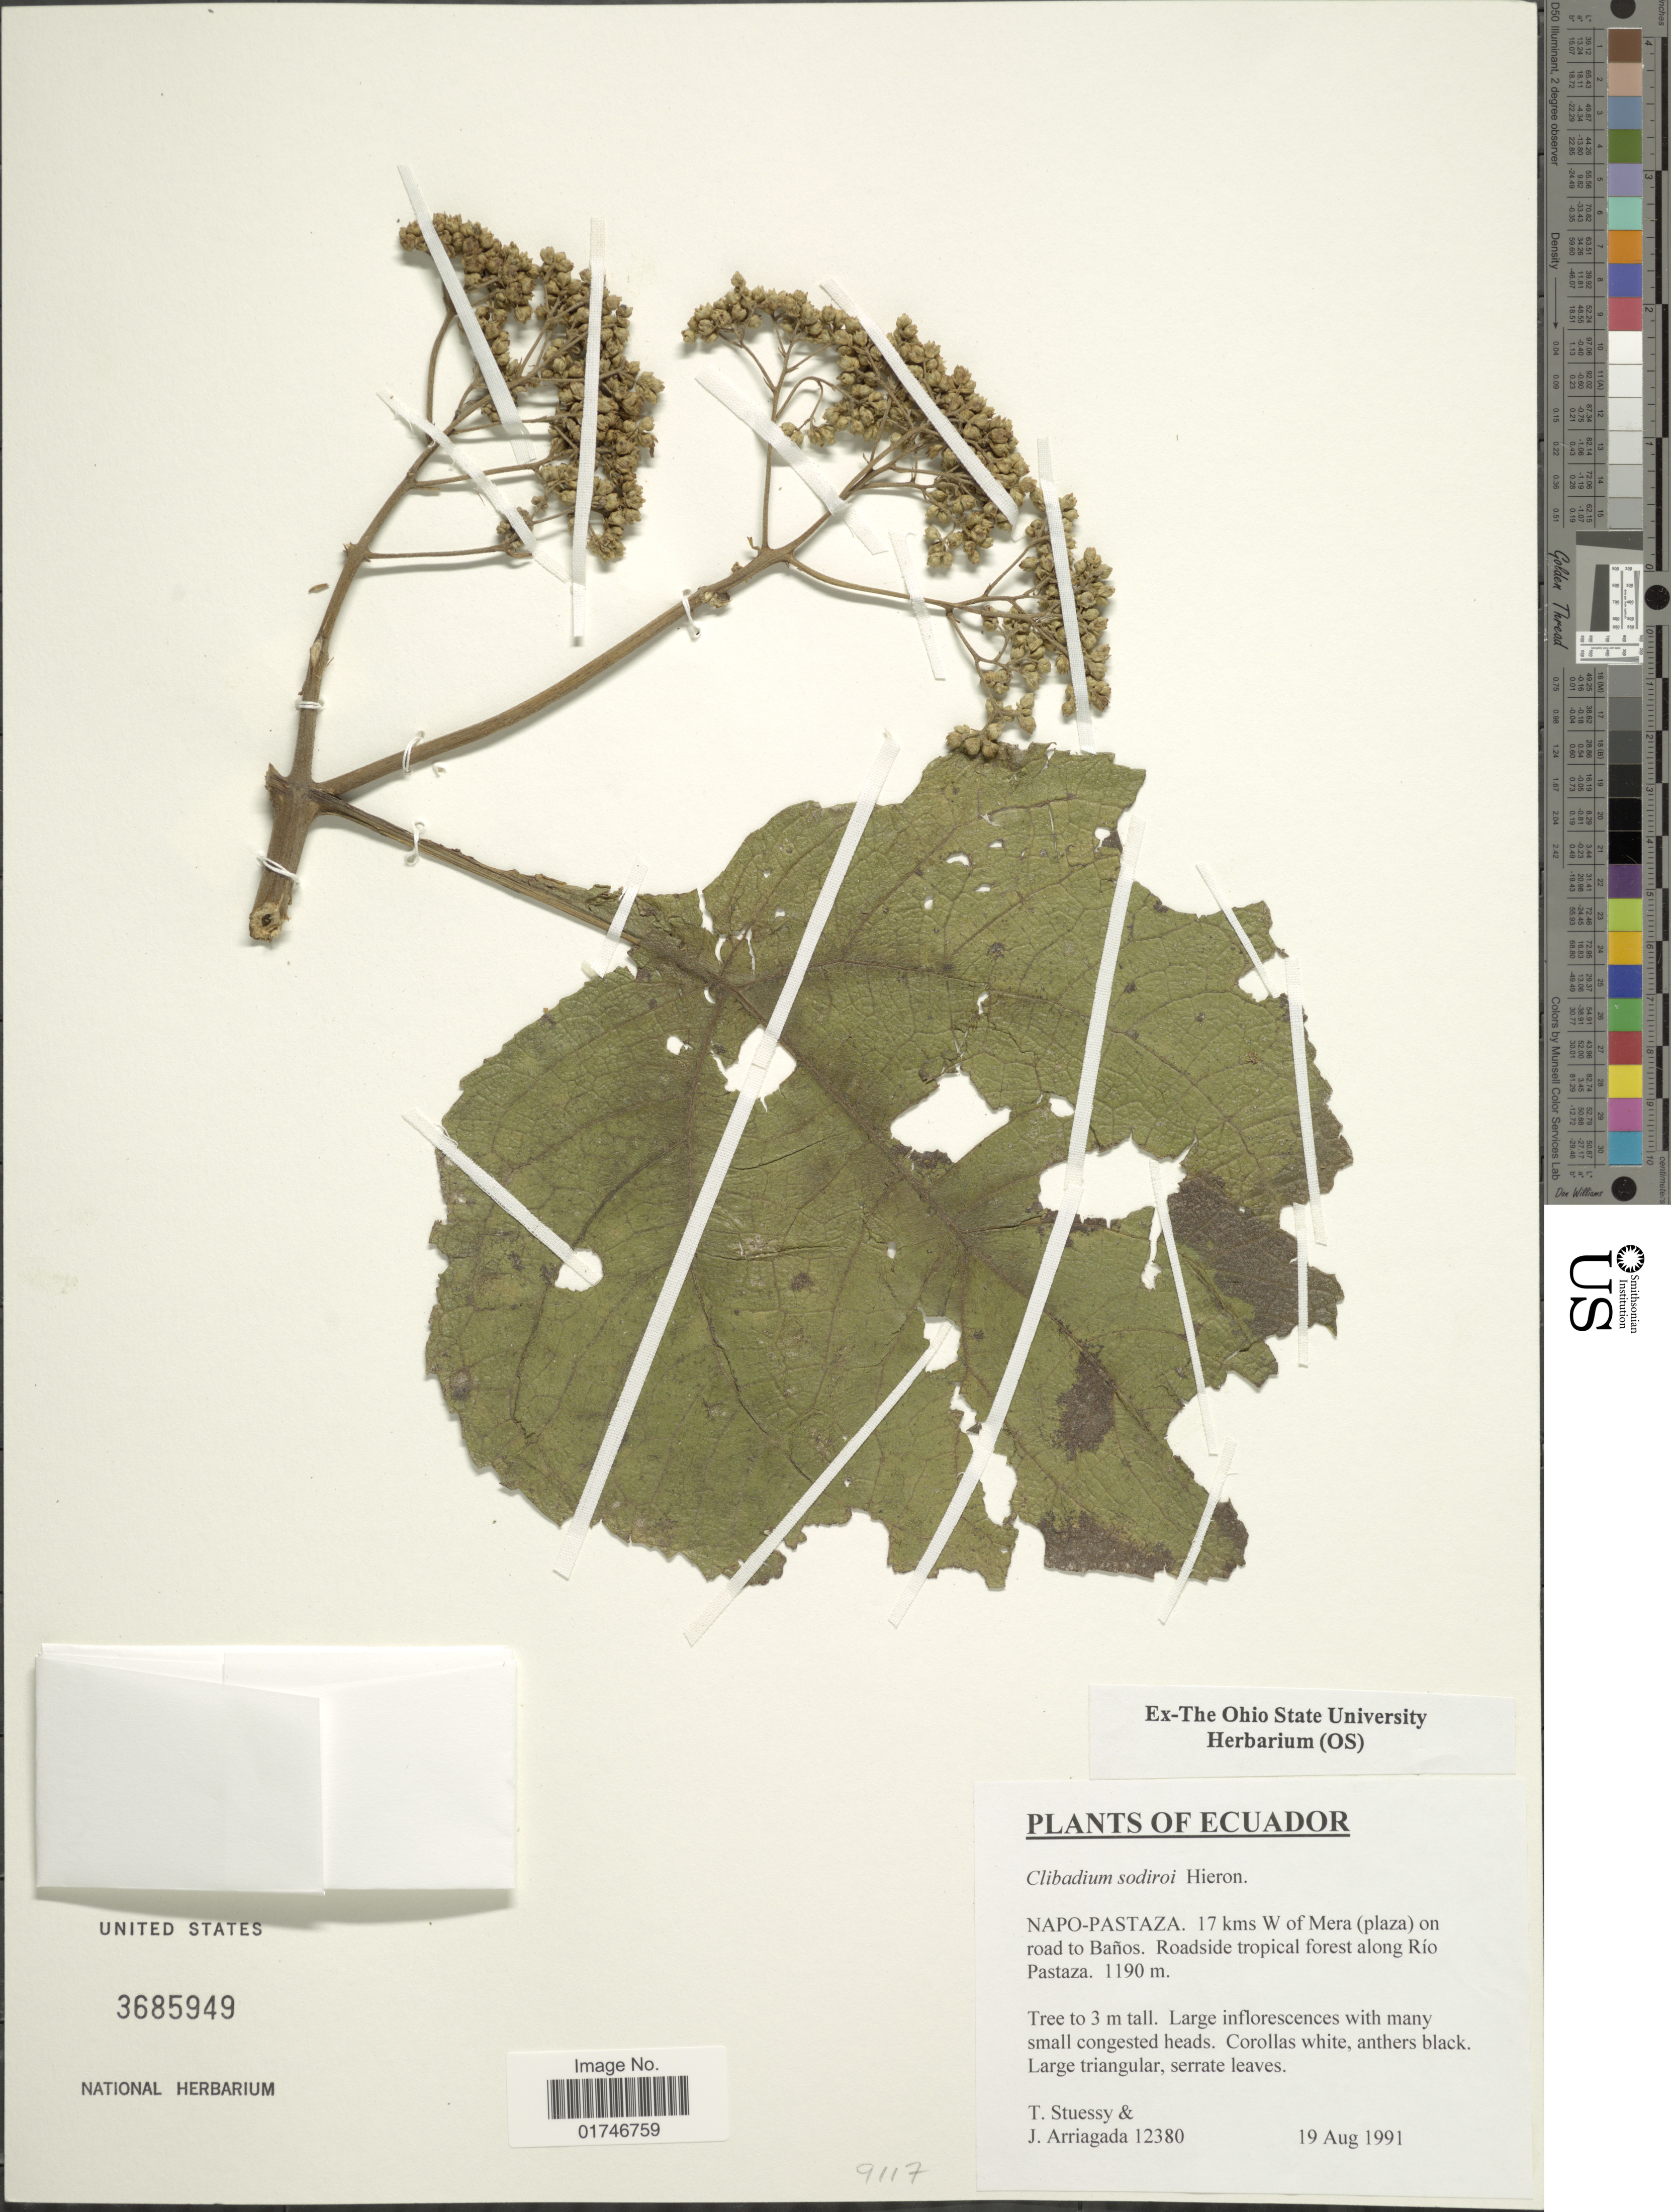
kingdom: Plantae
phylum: Tracheophyta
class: Magnoliopsida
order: Asterales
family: Asteraceae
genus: Clibadium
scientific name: Clibadium sodiroi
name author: Hieron.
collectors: T. Stuessy & J. Arriagada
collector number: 12380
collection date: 1991-08-19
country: Ecuador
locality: Napo-Pastaza. 17 kms W of Mera (plaza) on road to Baños. Roadside tropical forest along Rio Pastaza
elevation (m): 1190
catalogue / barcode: US 3685949